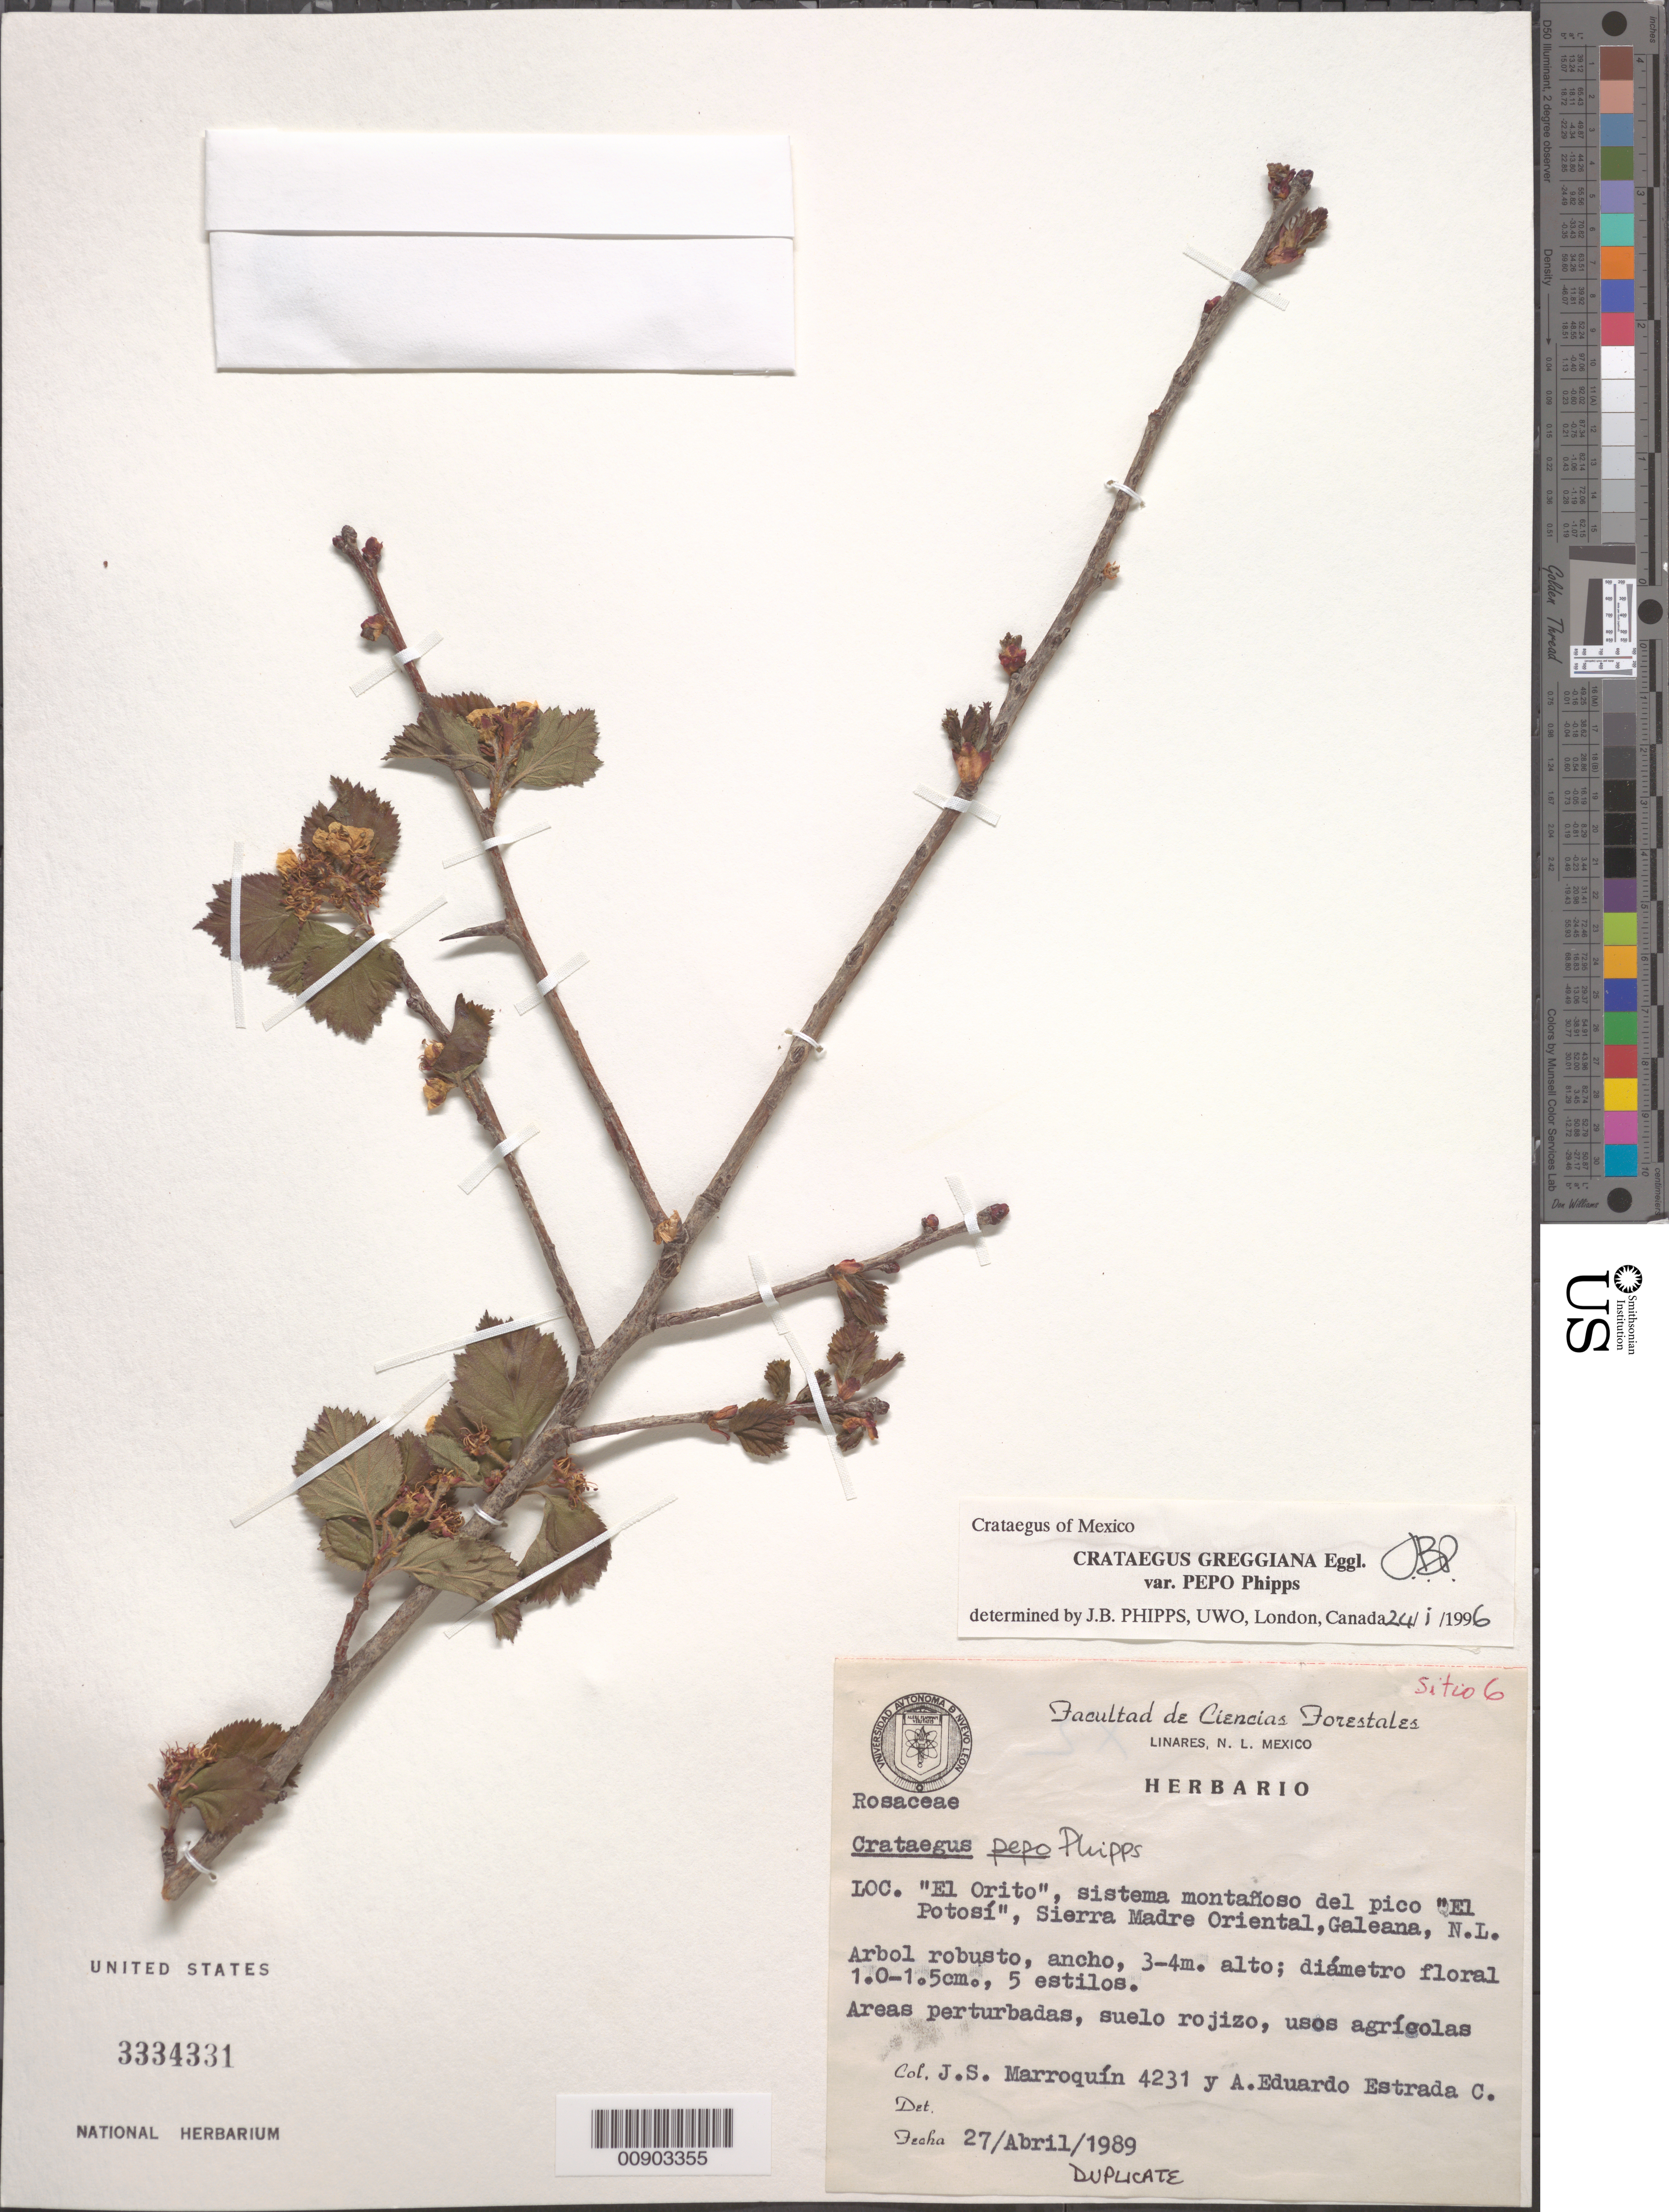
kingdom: Plantae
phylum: Tracheophyta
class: Magnoliopsida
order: Rosales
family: Rosaceae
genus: Crataegus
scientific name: Crataegus greggiana var. pepo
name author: J.B. Phipps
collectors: J. Marroquin & A. E. Estrada-C.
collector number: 4231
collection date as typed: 27 Apr 1989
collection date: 1989-04-27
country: Mexico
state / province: Nuevo León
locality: El Orito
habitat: Areas perturbadas, suelo rojizo, usos agrícolas.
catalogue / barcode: US 3334331